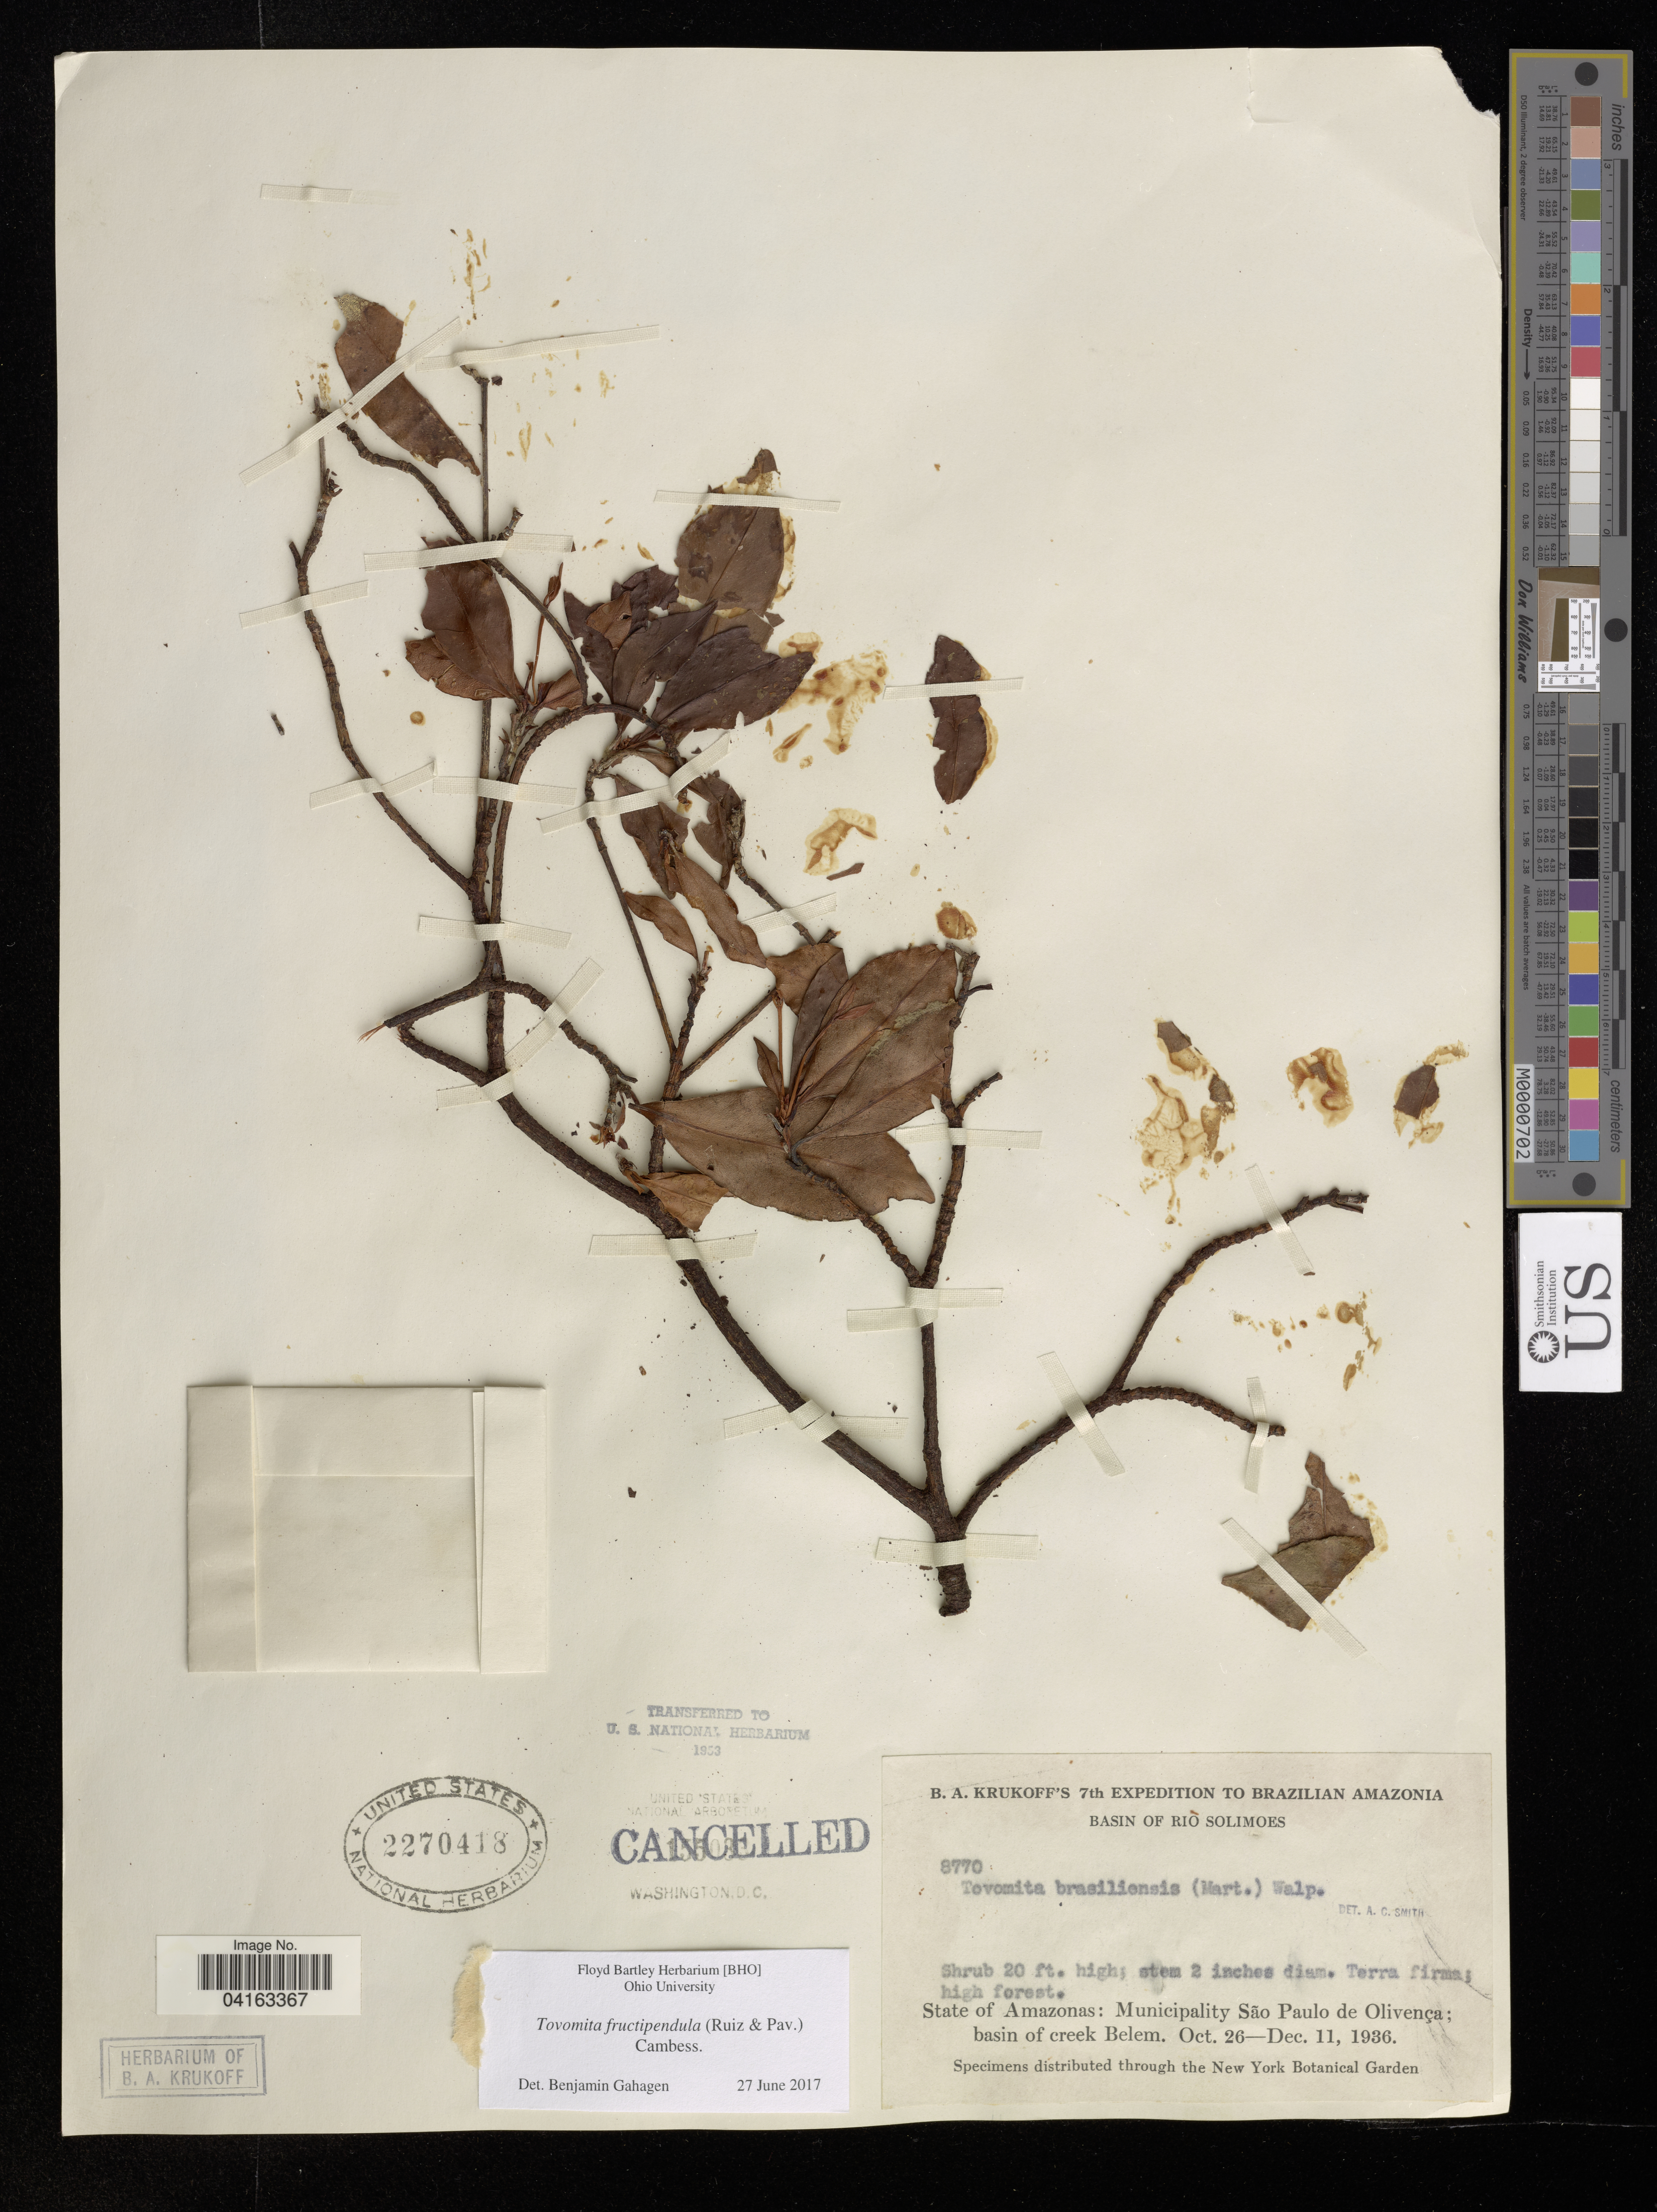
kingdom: Plantae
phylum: Tracheophyta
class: Magnoliopsida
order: Malpighiales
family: Clusiaceae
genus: Tovomita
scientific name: Tovomita fructipendula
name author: (Ruiz & Pav.) Cambess.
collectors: B. A. Krukoff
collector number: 8770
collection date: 1936-10-26/1936-12-11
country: Brazil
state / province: Amazonas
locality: Basin of Rio Solimoes. Municipality São Paulo de Olivença; basin of creek Belem.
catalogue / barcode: US 2270418